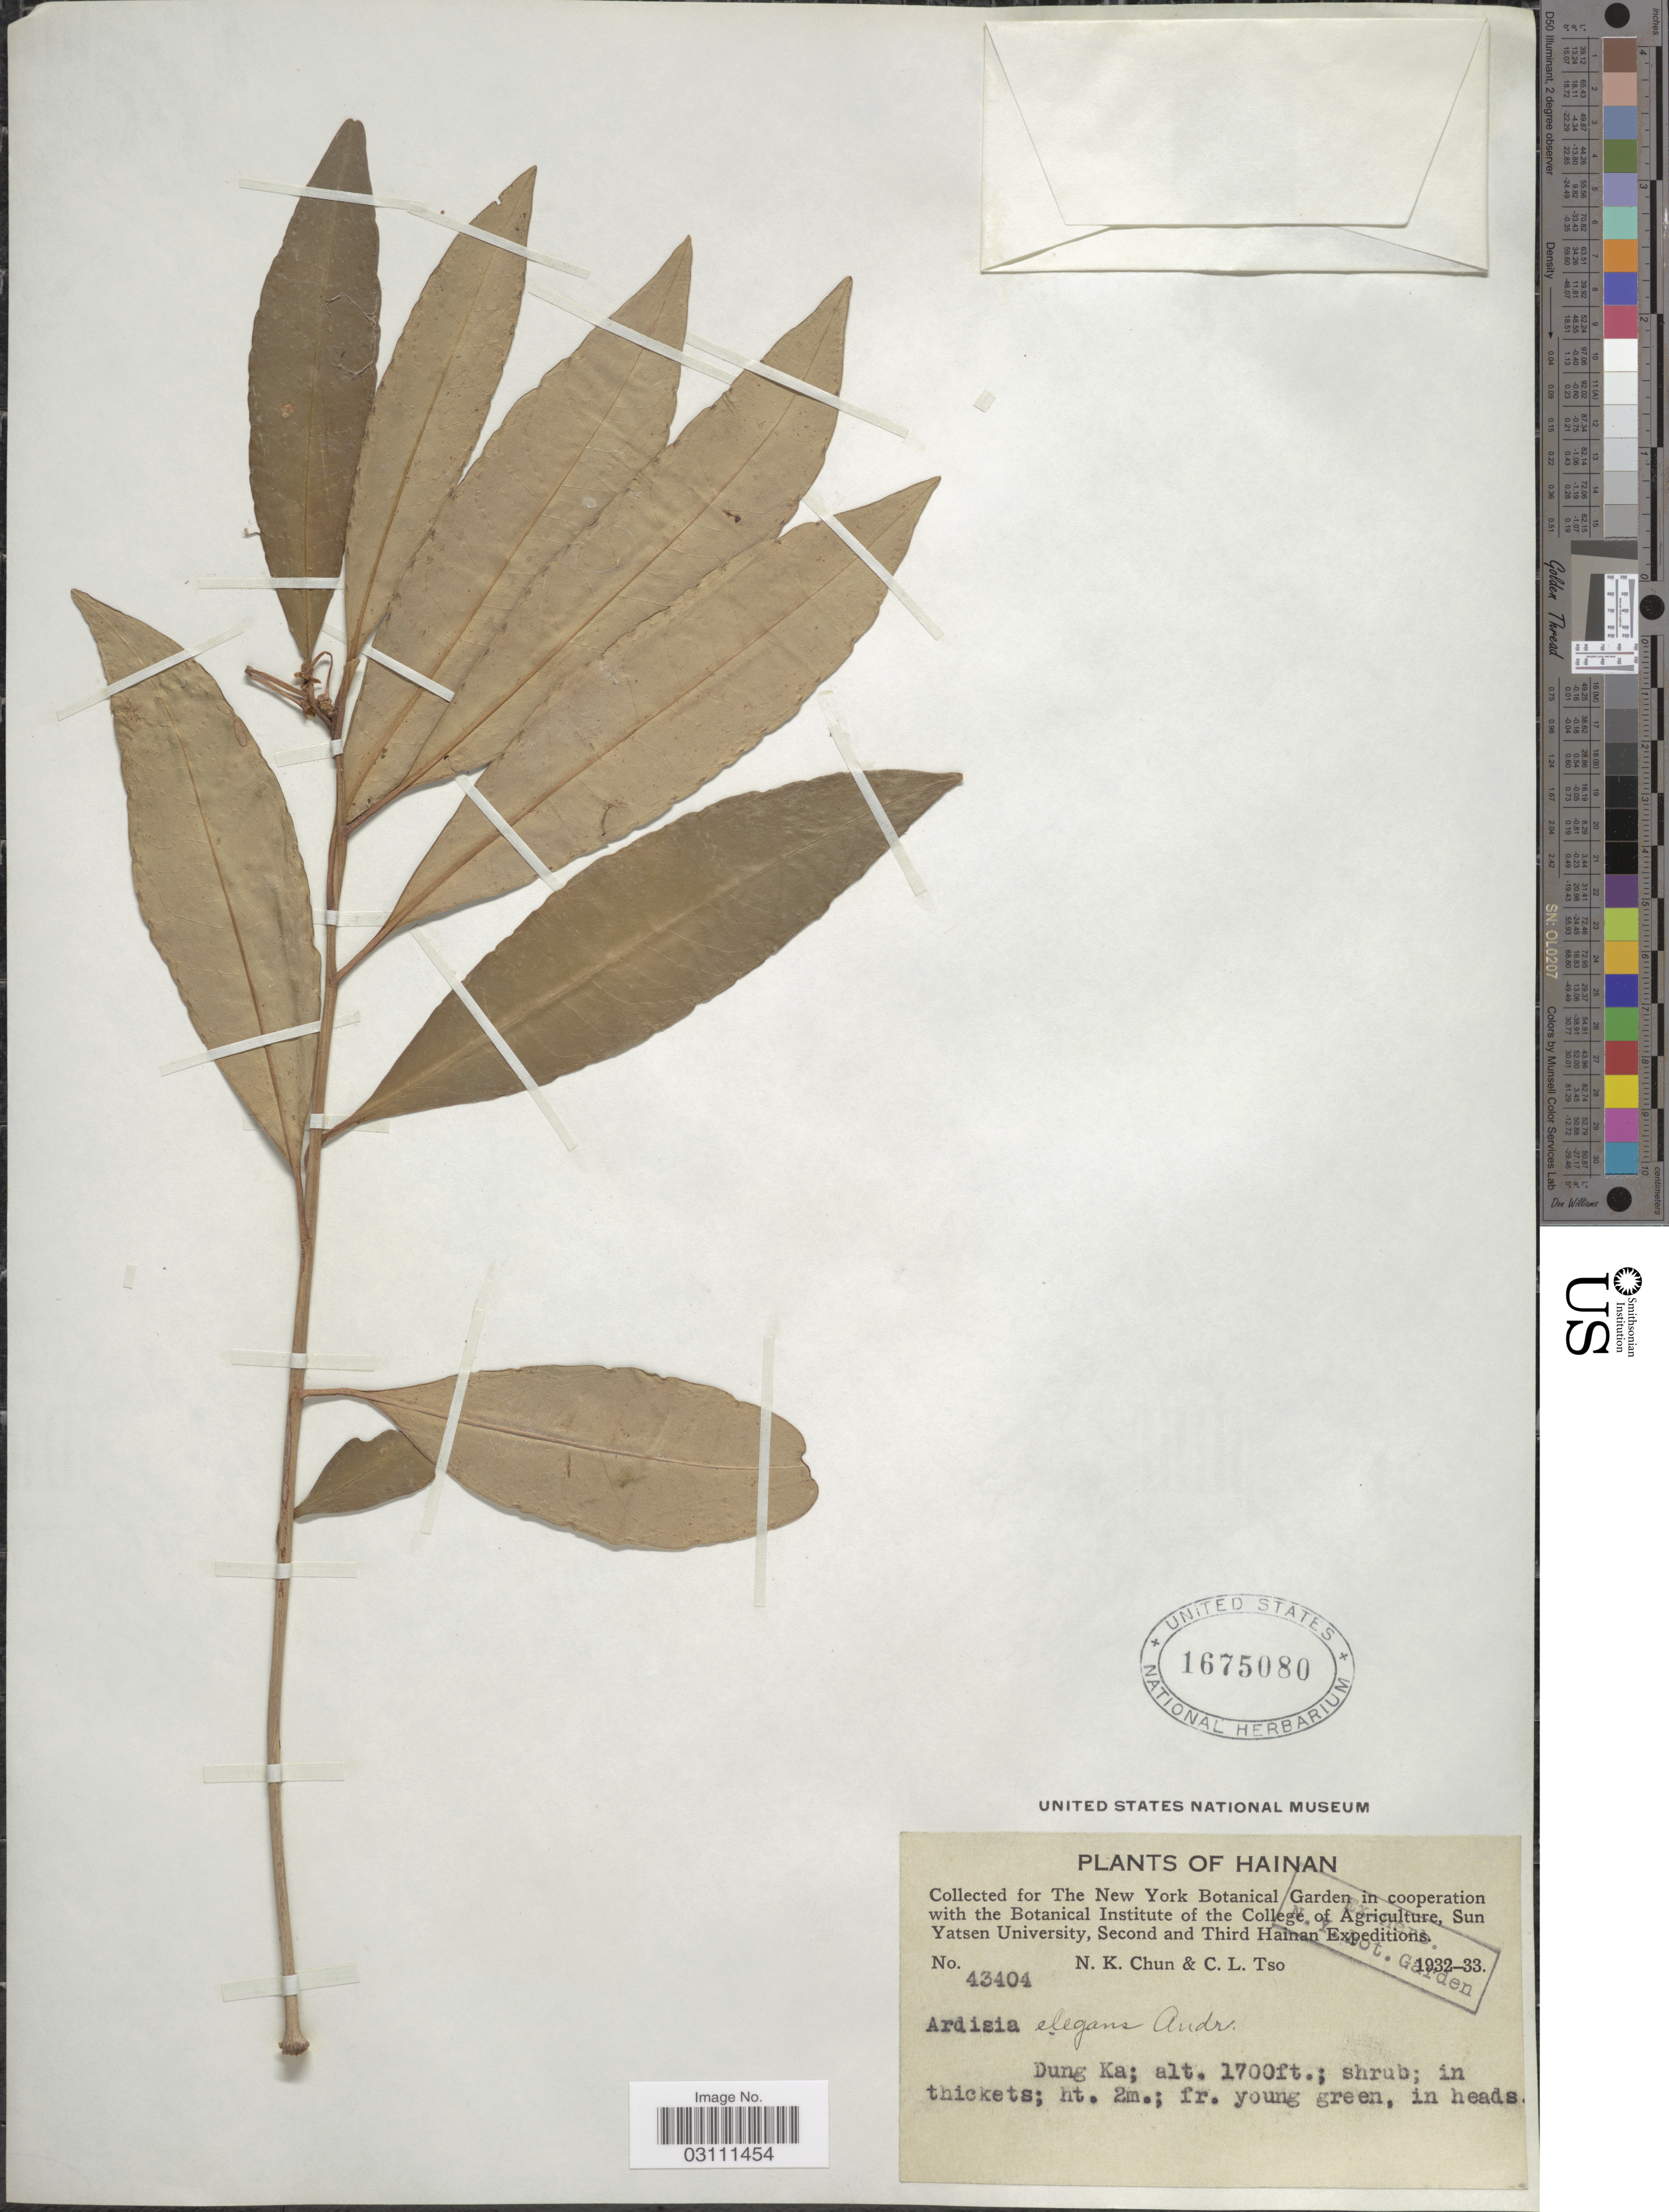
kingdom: Plantae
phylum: Tracheophyta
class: Magnoliopsida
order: Ericales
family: Primulaceae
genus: Ardisia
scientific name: Ardisia elegans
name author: Andrews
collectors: N. K. Chun & C. Tso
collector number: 43404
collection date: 1932/1933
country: China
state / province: Hainan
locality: Dung Ka.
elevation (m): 518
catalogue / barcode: US 1675080